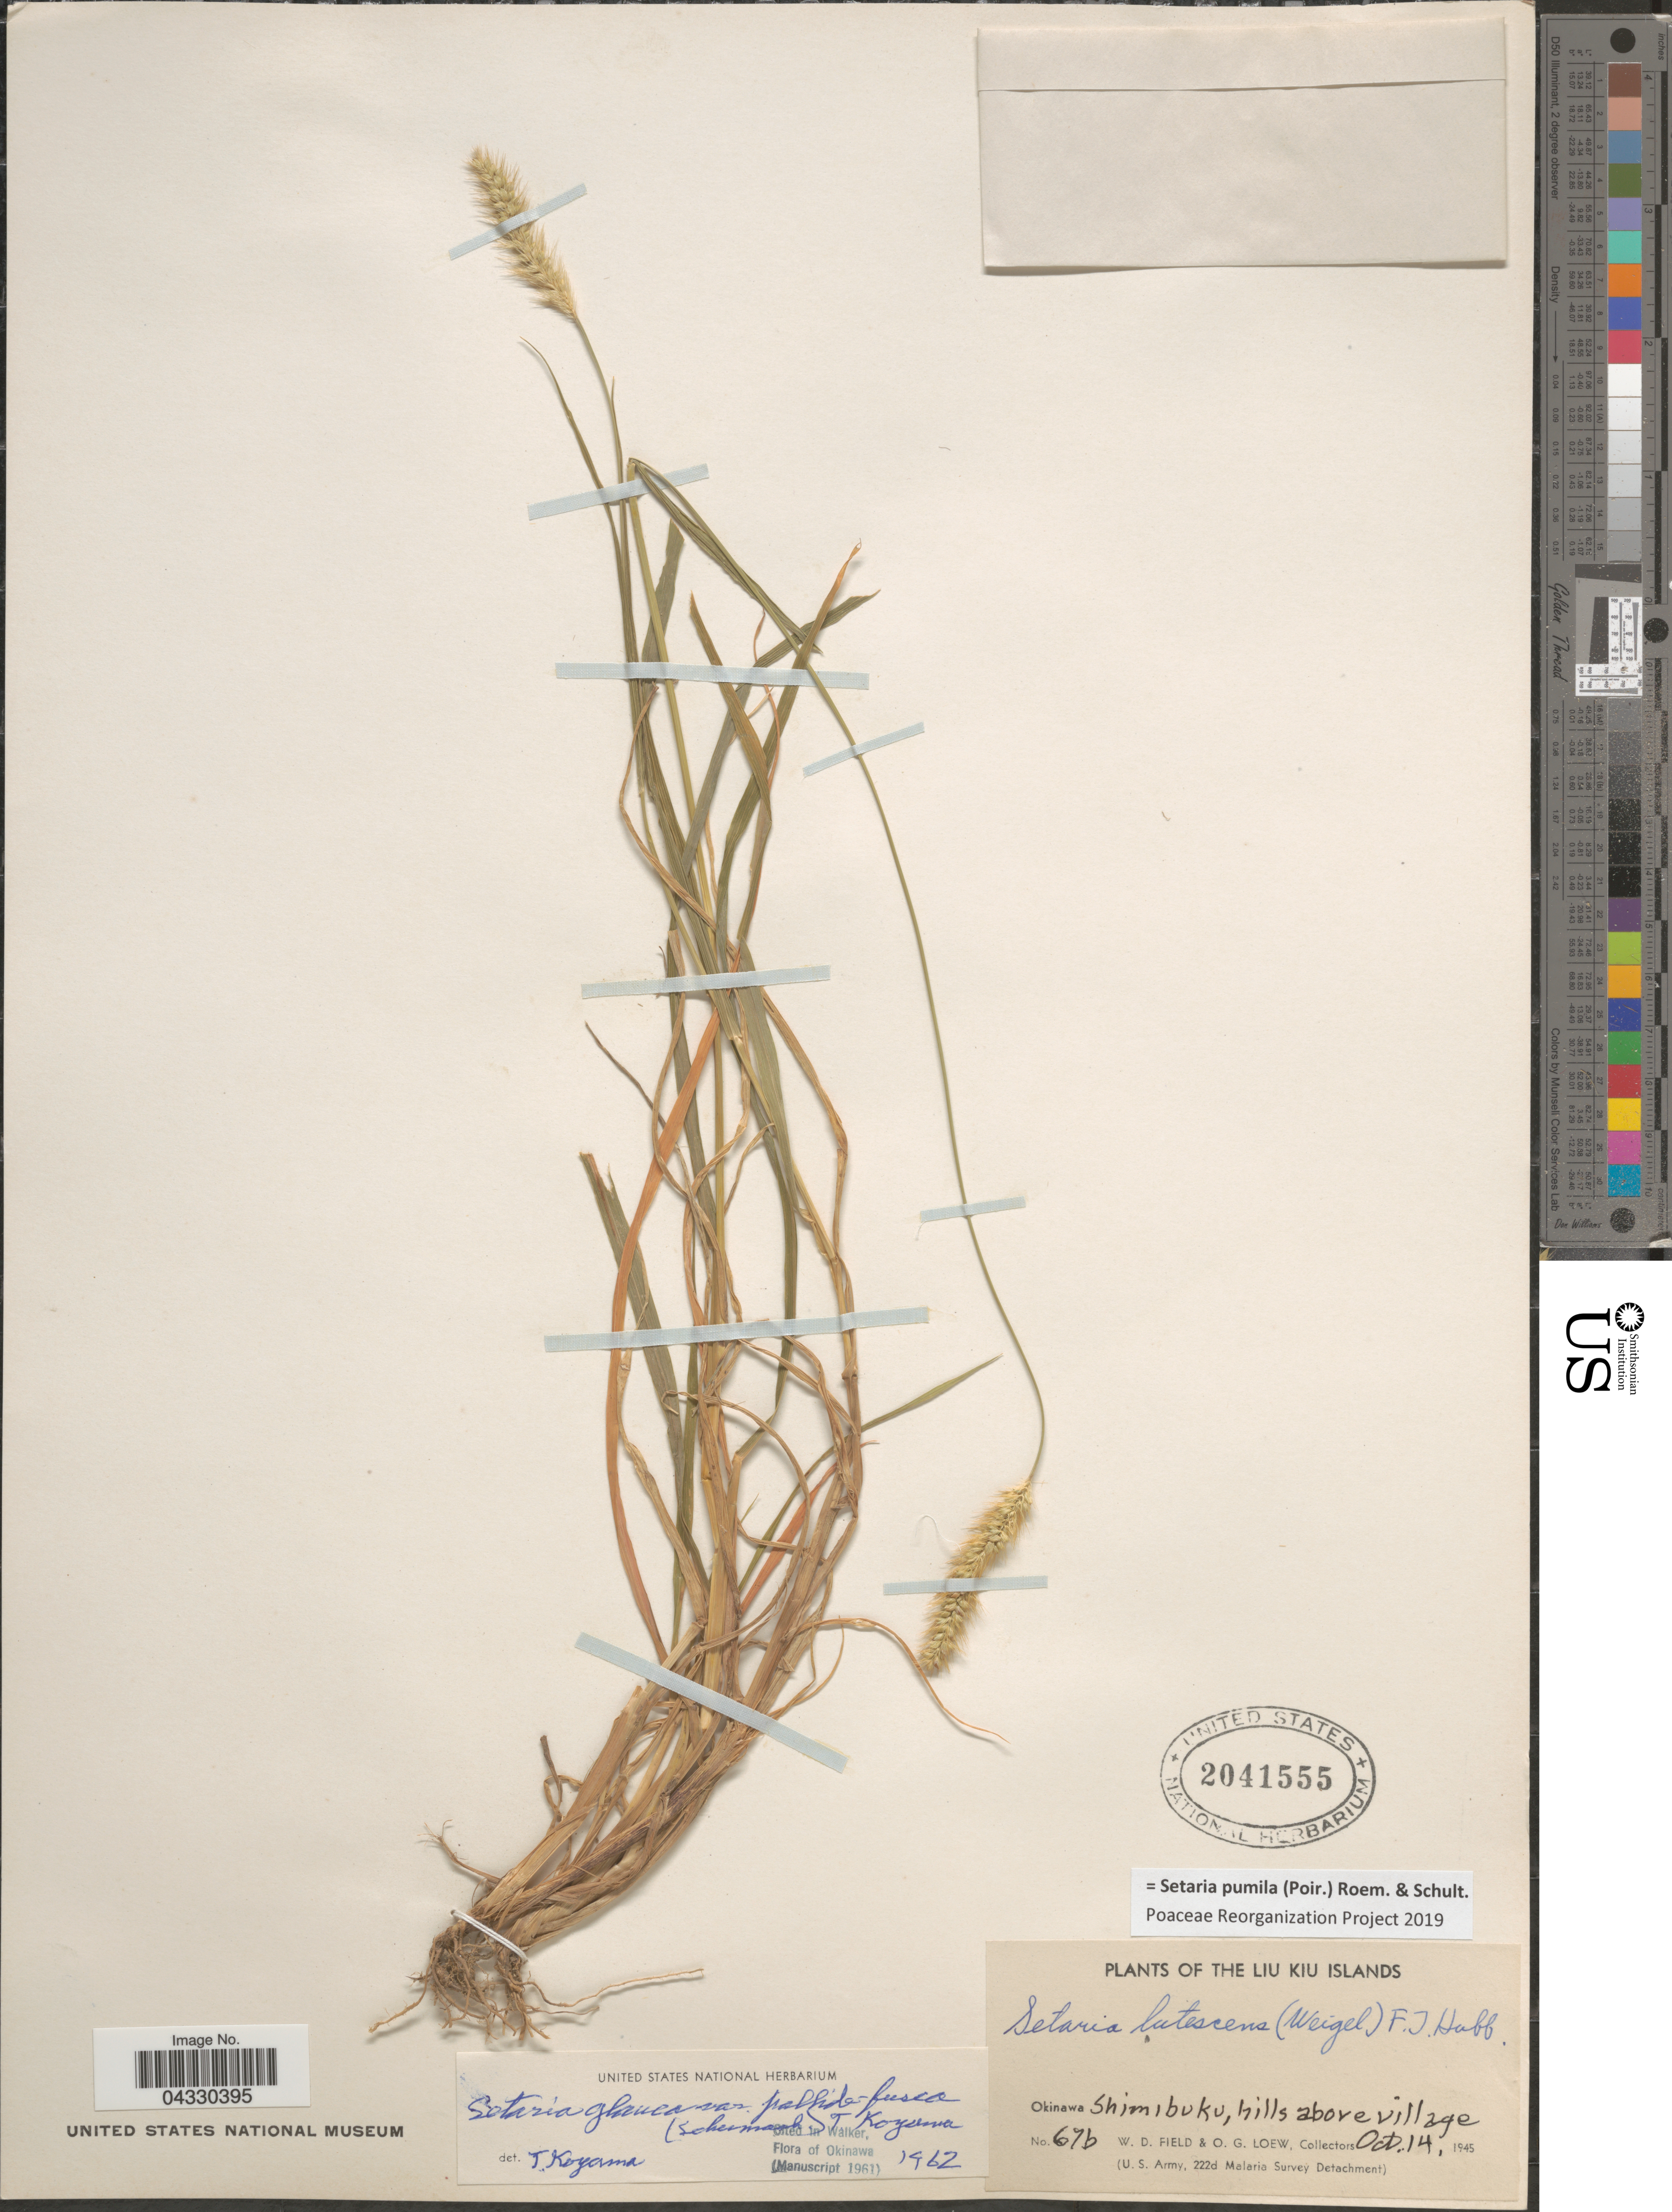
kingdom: Plantae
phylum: Tracheophyta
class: Liliopsida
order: Poales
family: Poaceae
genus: Setaria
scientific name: Setaria pumila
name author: (Poir.) Roem. & Schult.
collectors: W. D. Field & O. G. Loew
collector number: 67b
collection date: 1945-10-14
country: Japan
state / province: Okinawa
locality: The Liu Kiu Islands. Okinawa; Shimibuku, hills above village. (U. S. Army, 222d Malaria Survey Detachment).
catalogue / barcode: US 2041555